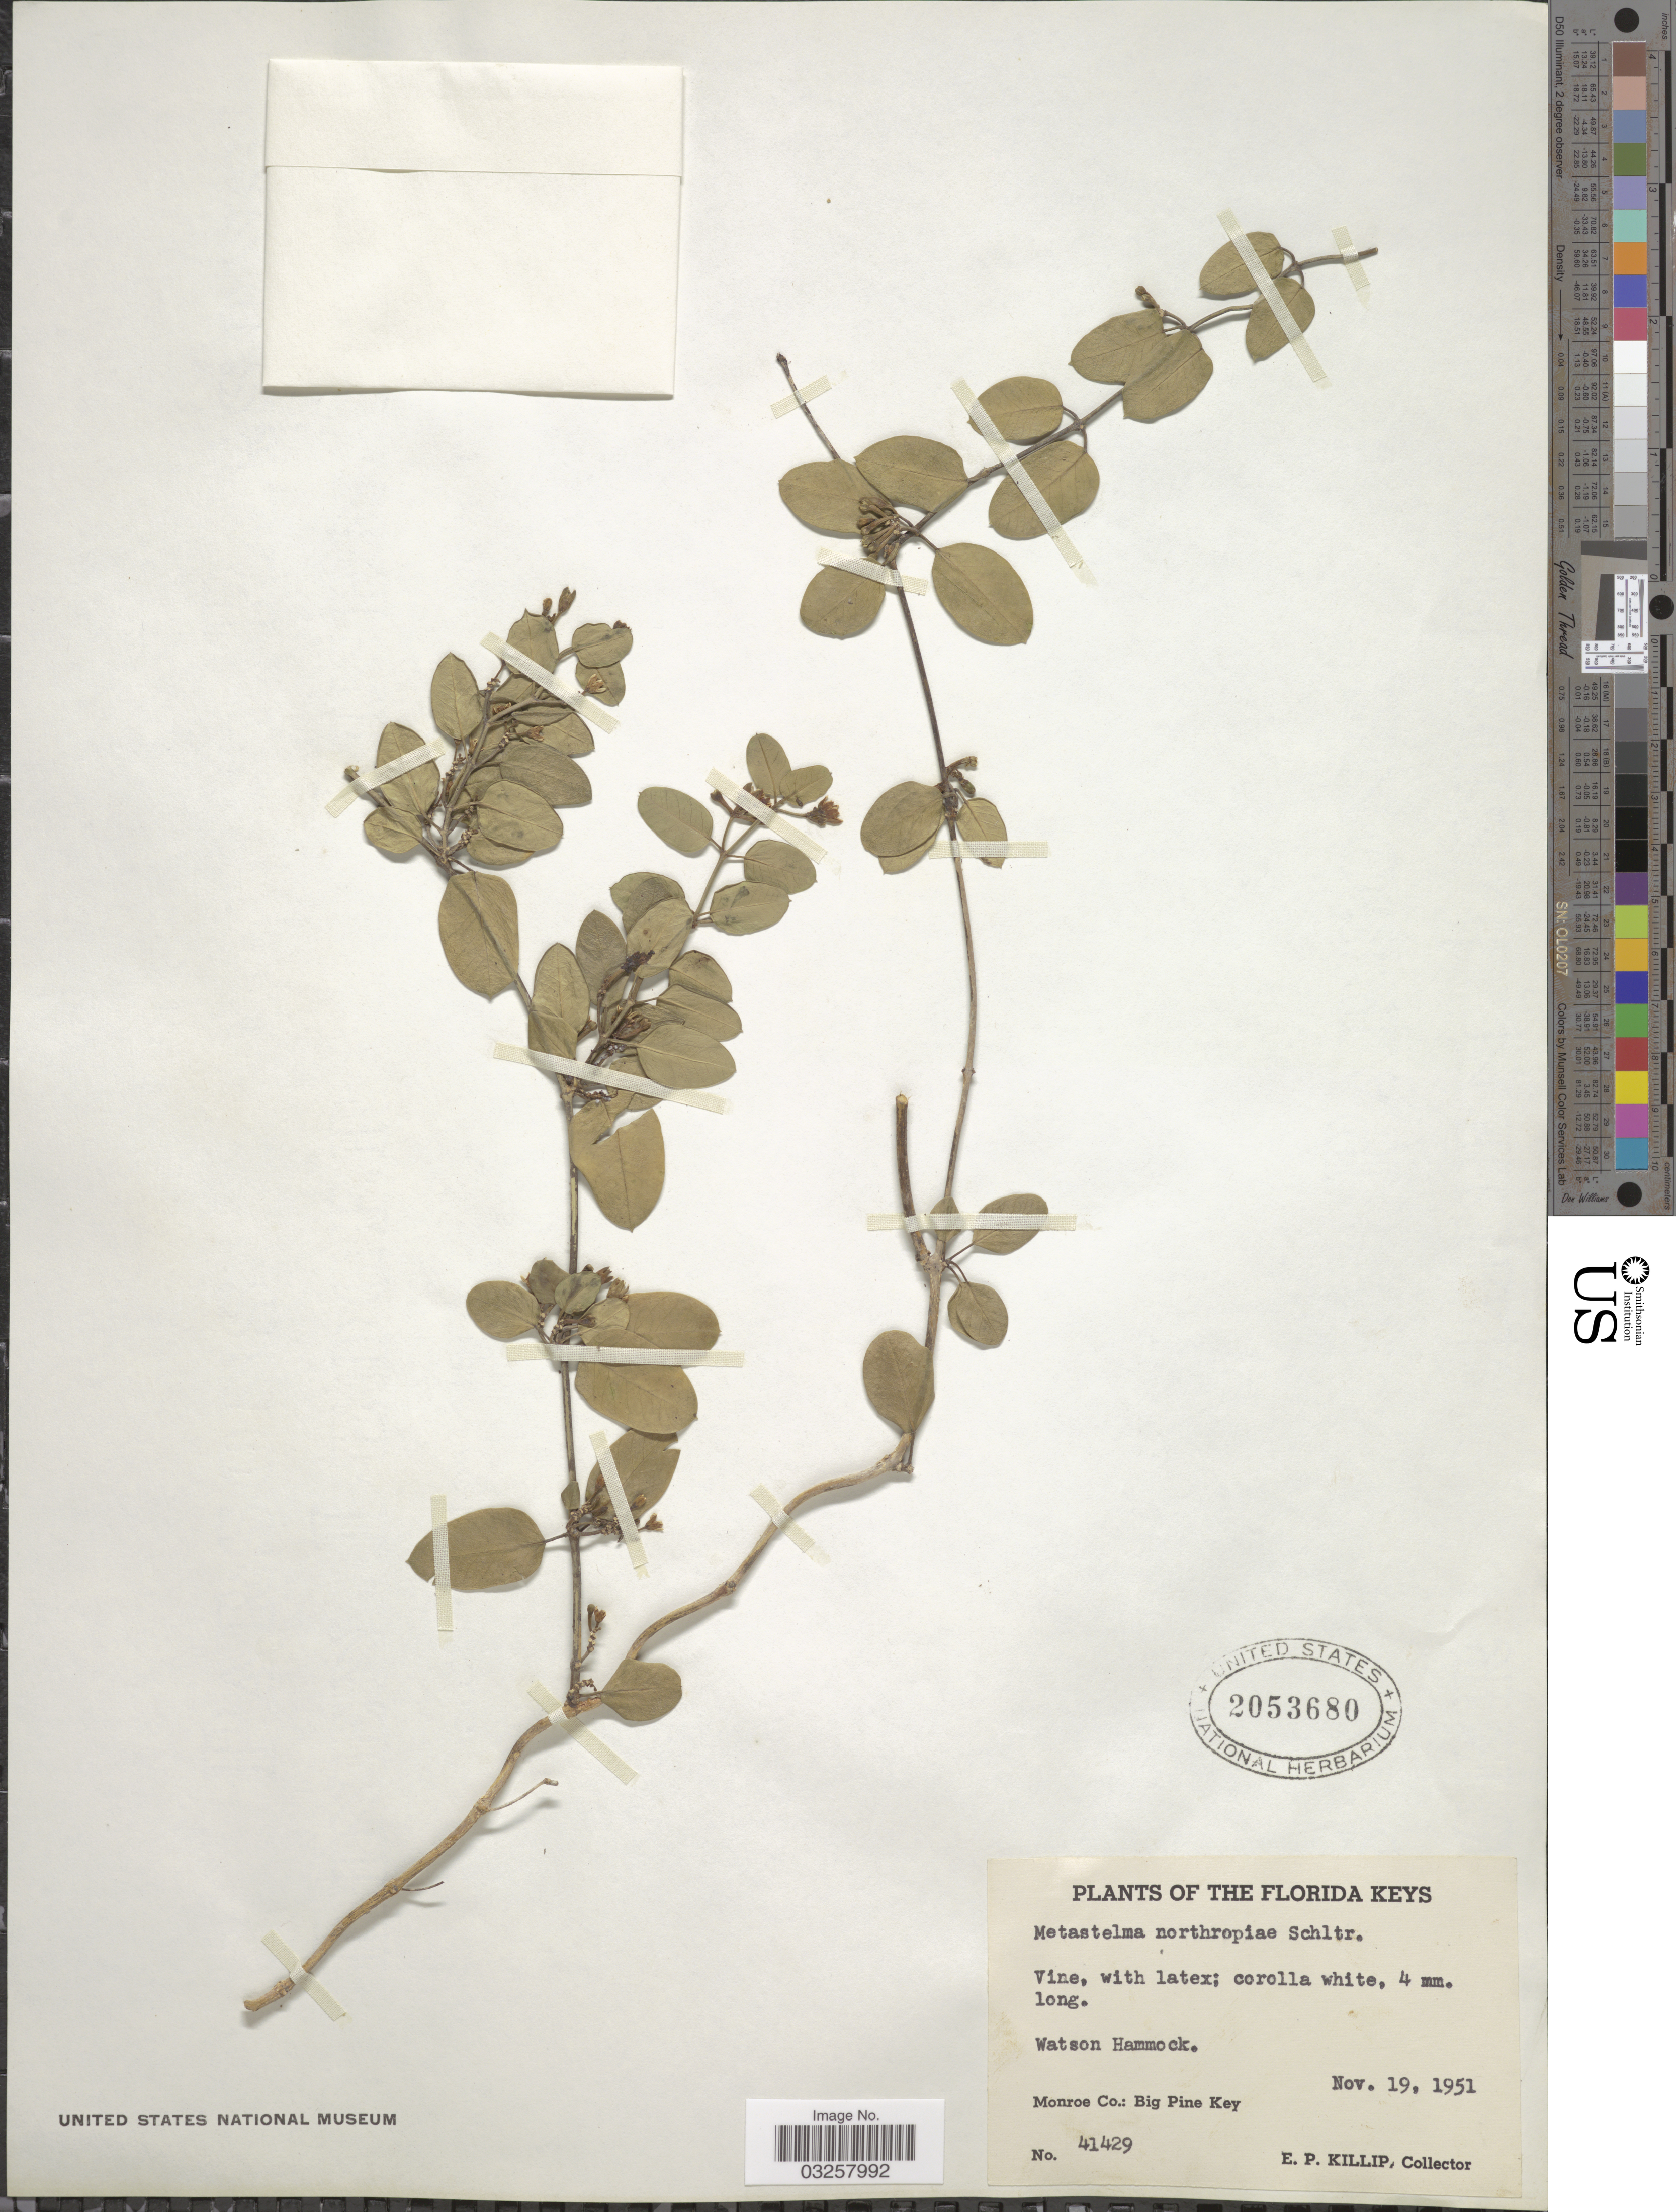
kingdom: Plantae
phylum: Tracheophyta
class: Magnoliopsida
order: Gentianales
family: Apocynaceae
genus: Metastelma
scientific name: Metastelma bahamense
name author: Griseb.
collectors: E. P. Killip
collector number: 41429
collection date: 1951-11-19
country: United States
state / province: Florida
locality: The Florida Keys. Watson Hammock. Monroe Co.: Big Pine Key.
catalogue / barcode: US 2053680